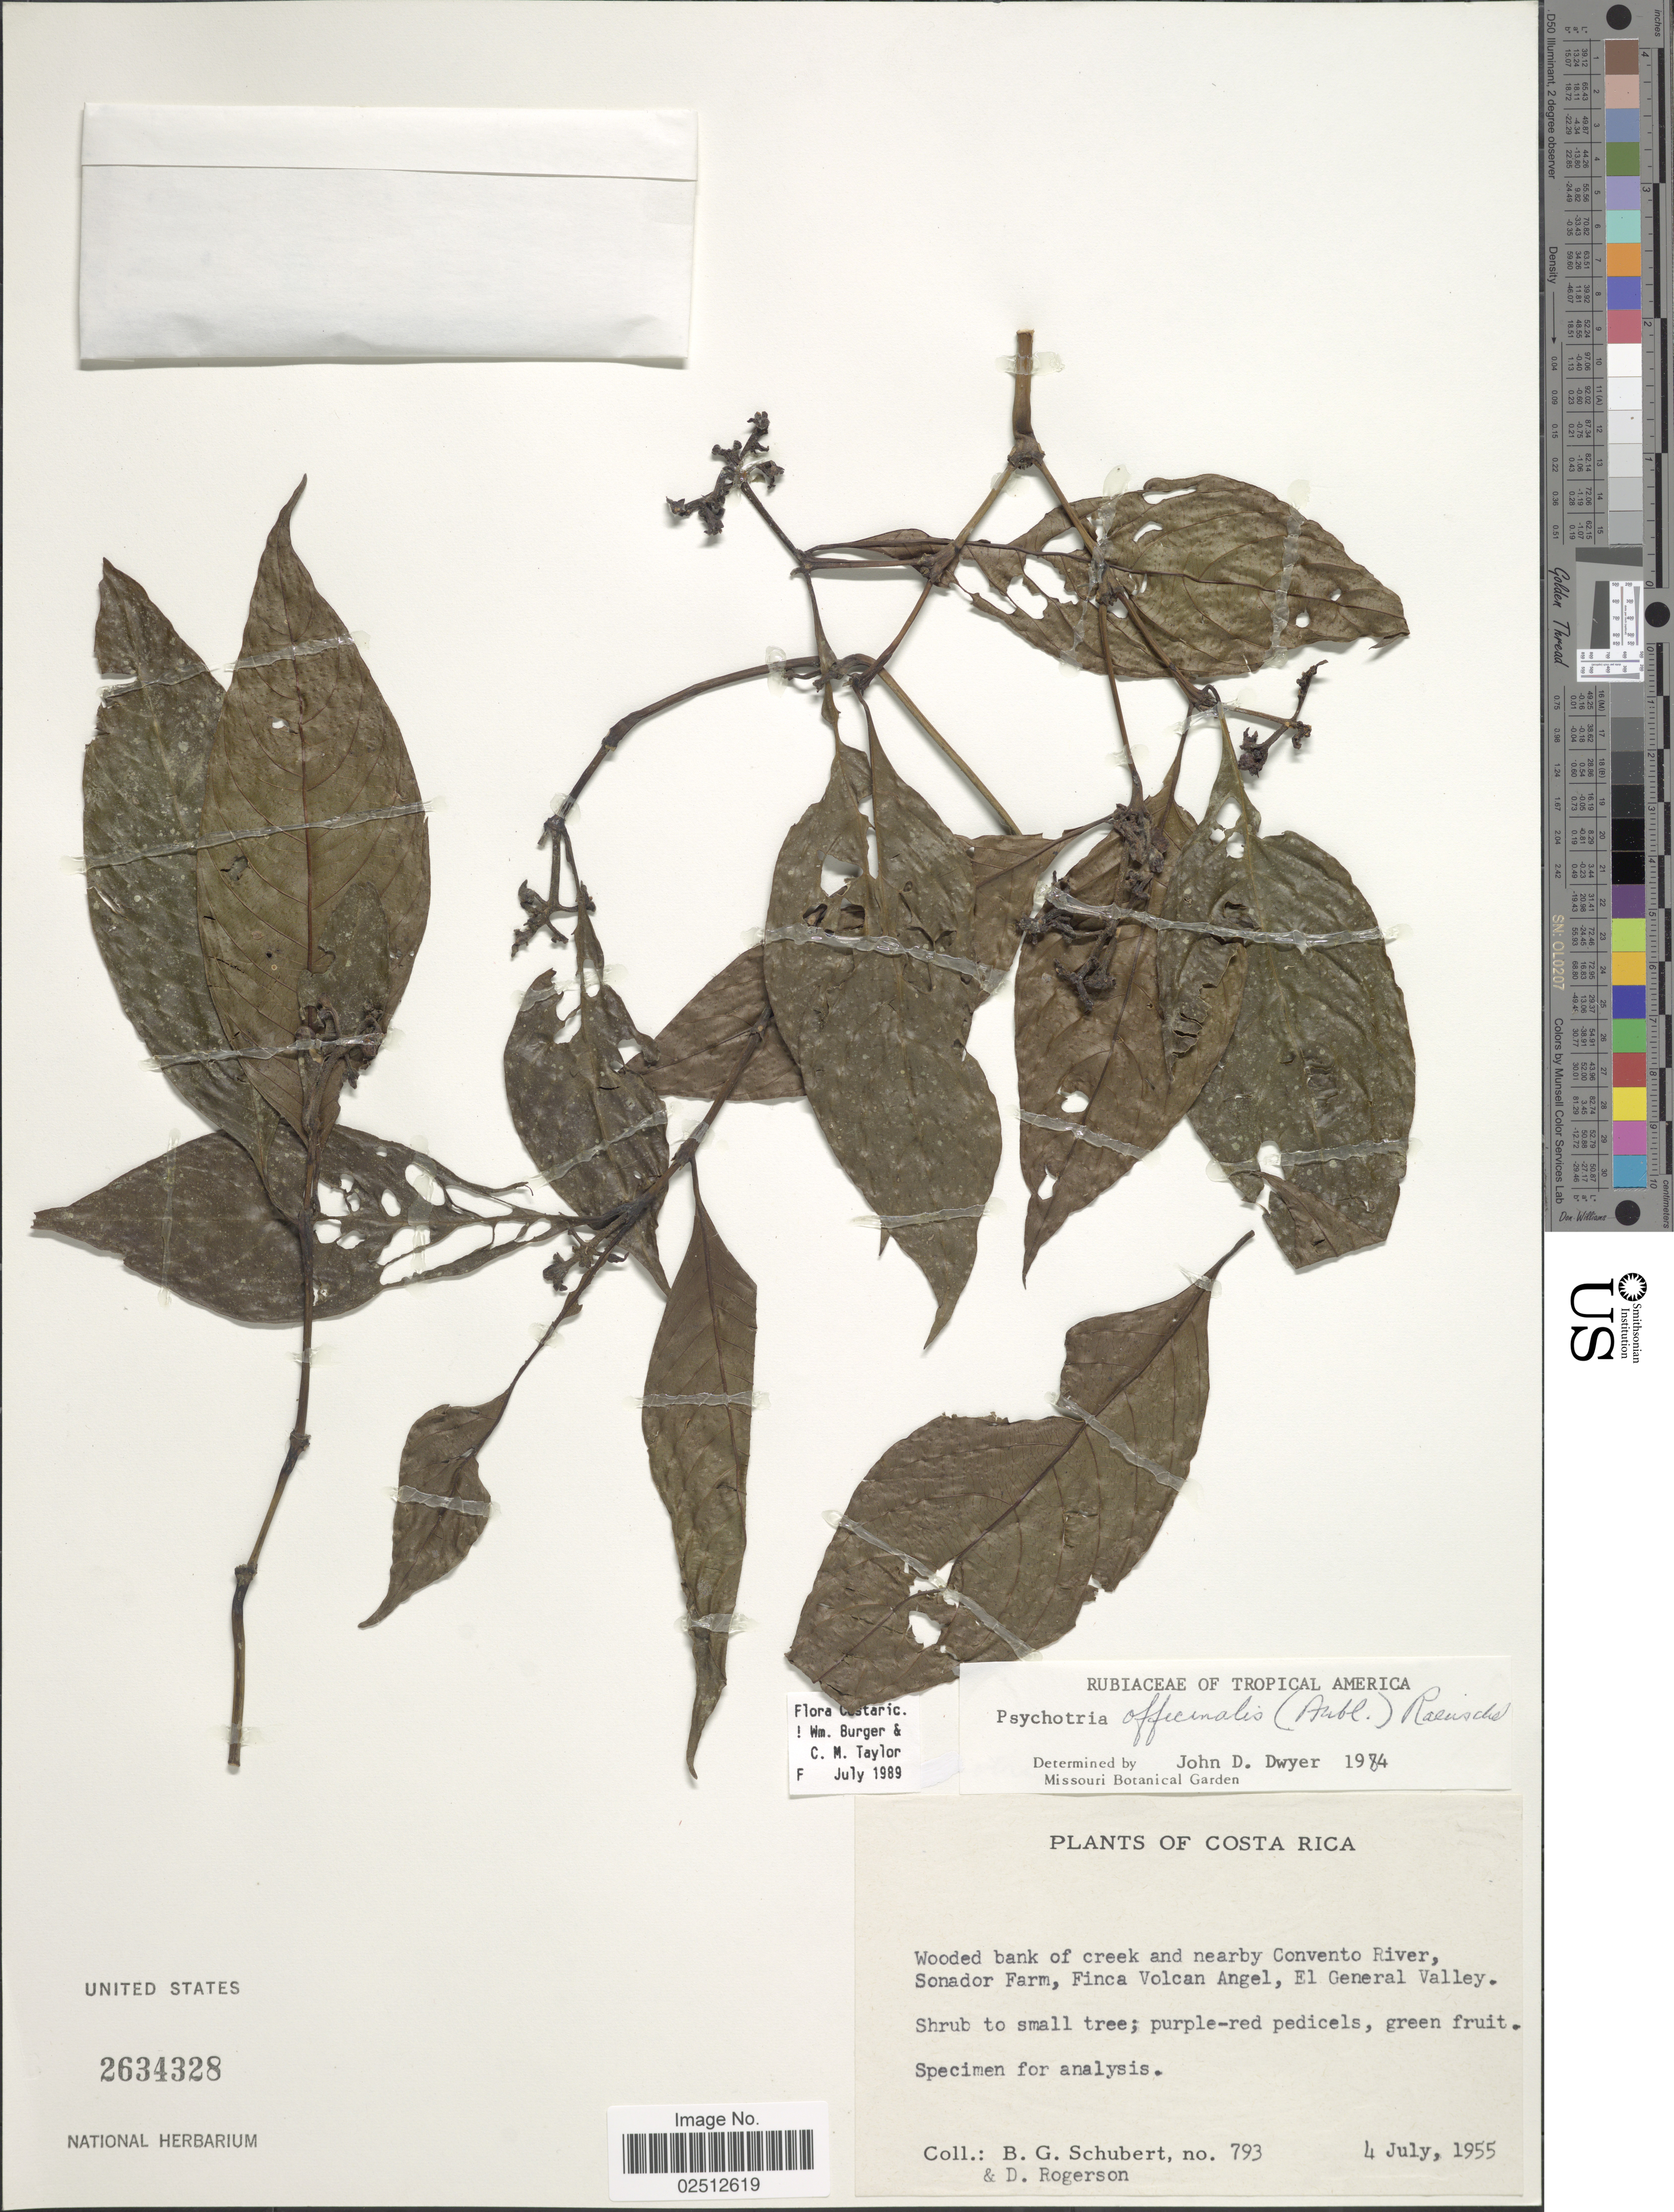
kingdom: Plantae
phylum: Tracheophyta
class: Magnoliopsida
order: Gentianales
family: Rubiaceae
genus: Psychotria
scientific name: Psychotria officinalis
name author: (Aubl.) Raeusch.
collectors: B. Schubert & D. Rogerson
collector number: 793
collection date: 1955-07-04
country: Costa Rica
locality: Wooded bank of creek and nearby Convento River, Sonador Farm, Finca Volcan Angel, El General Valley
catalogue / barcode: US 2634328